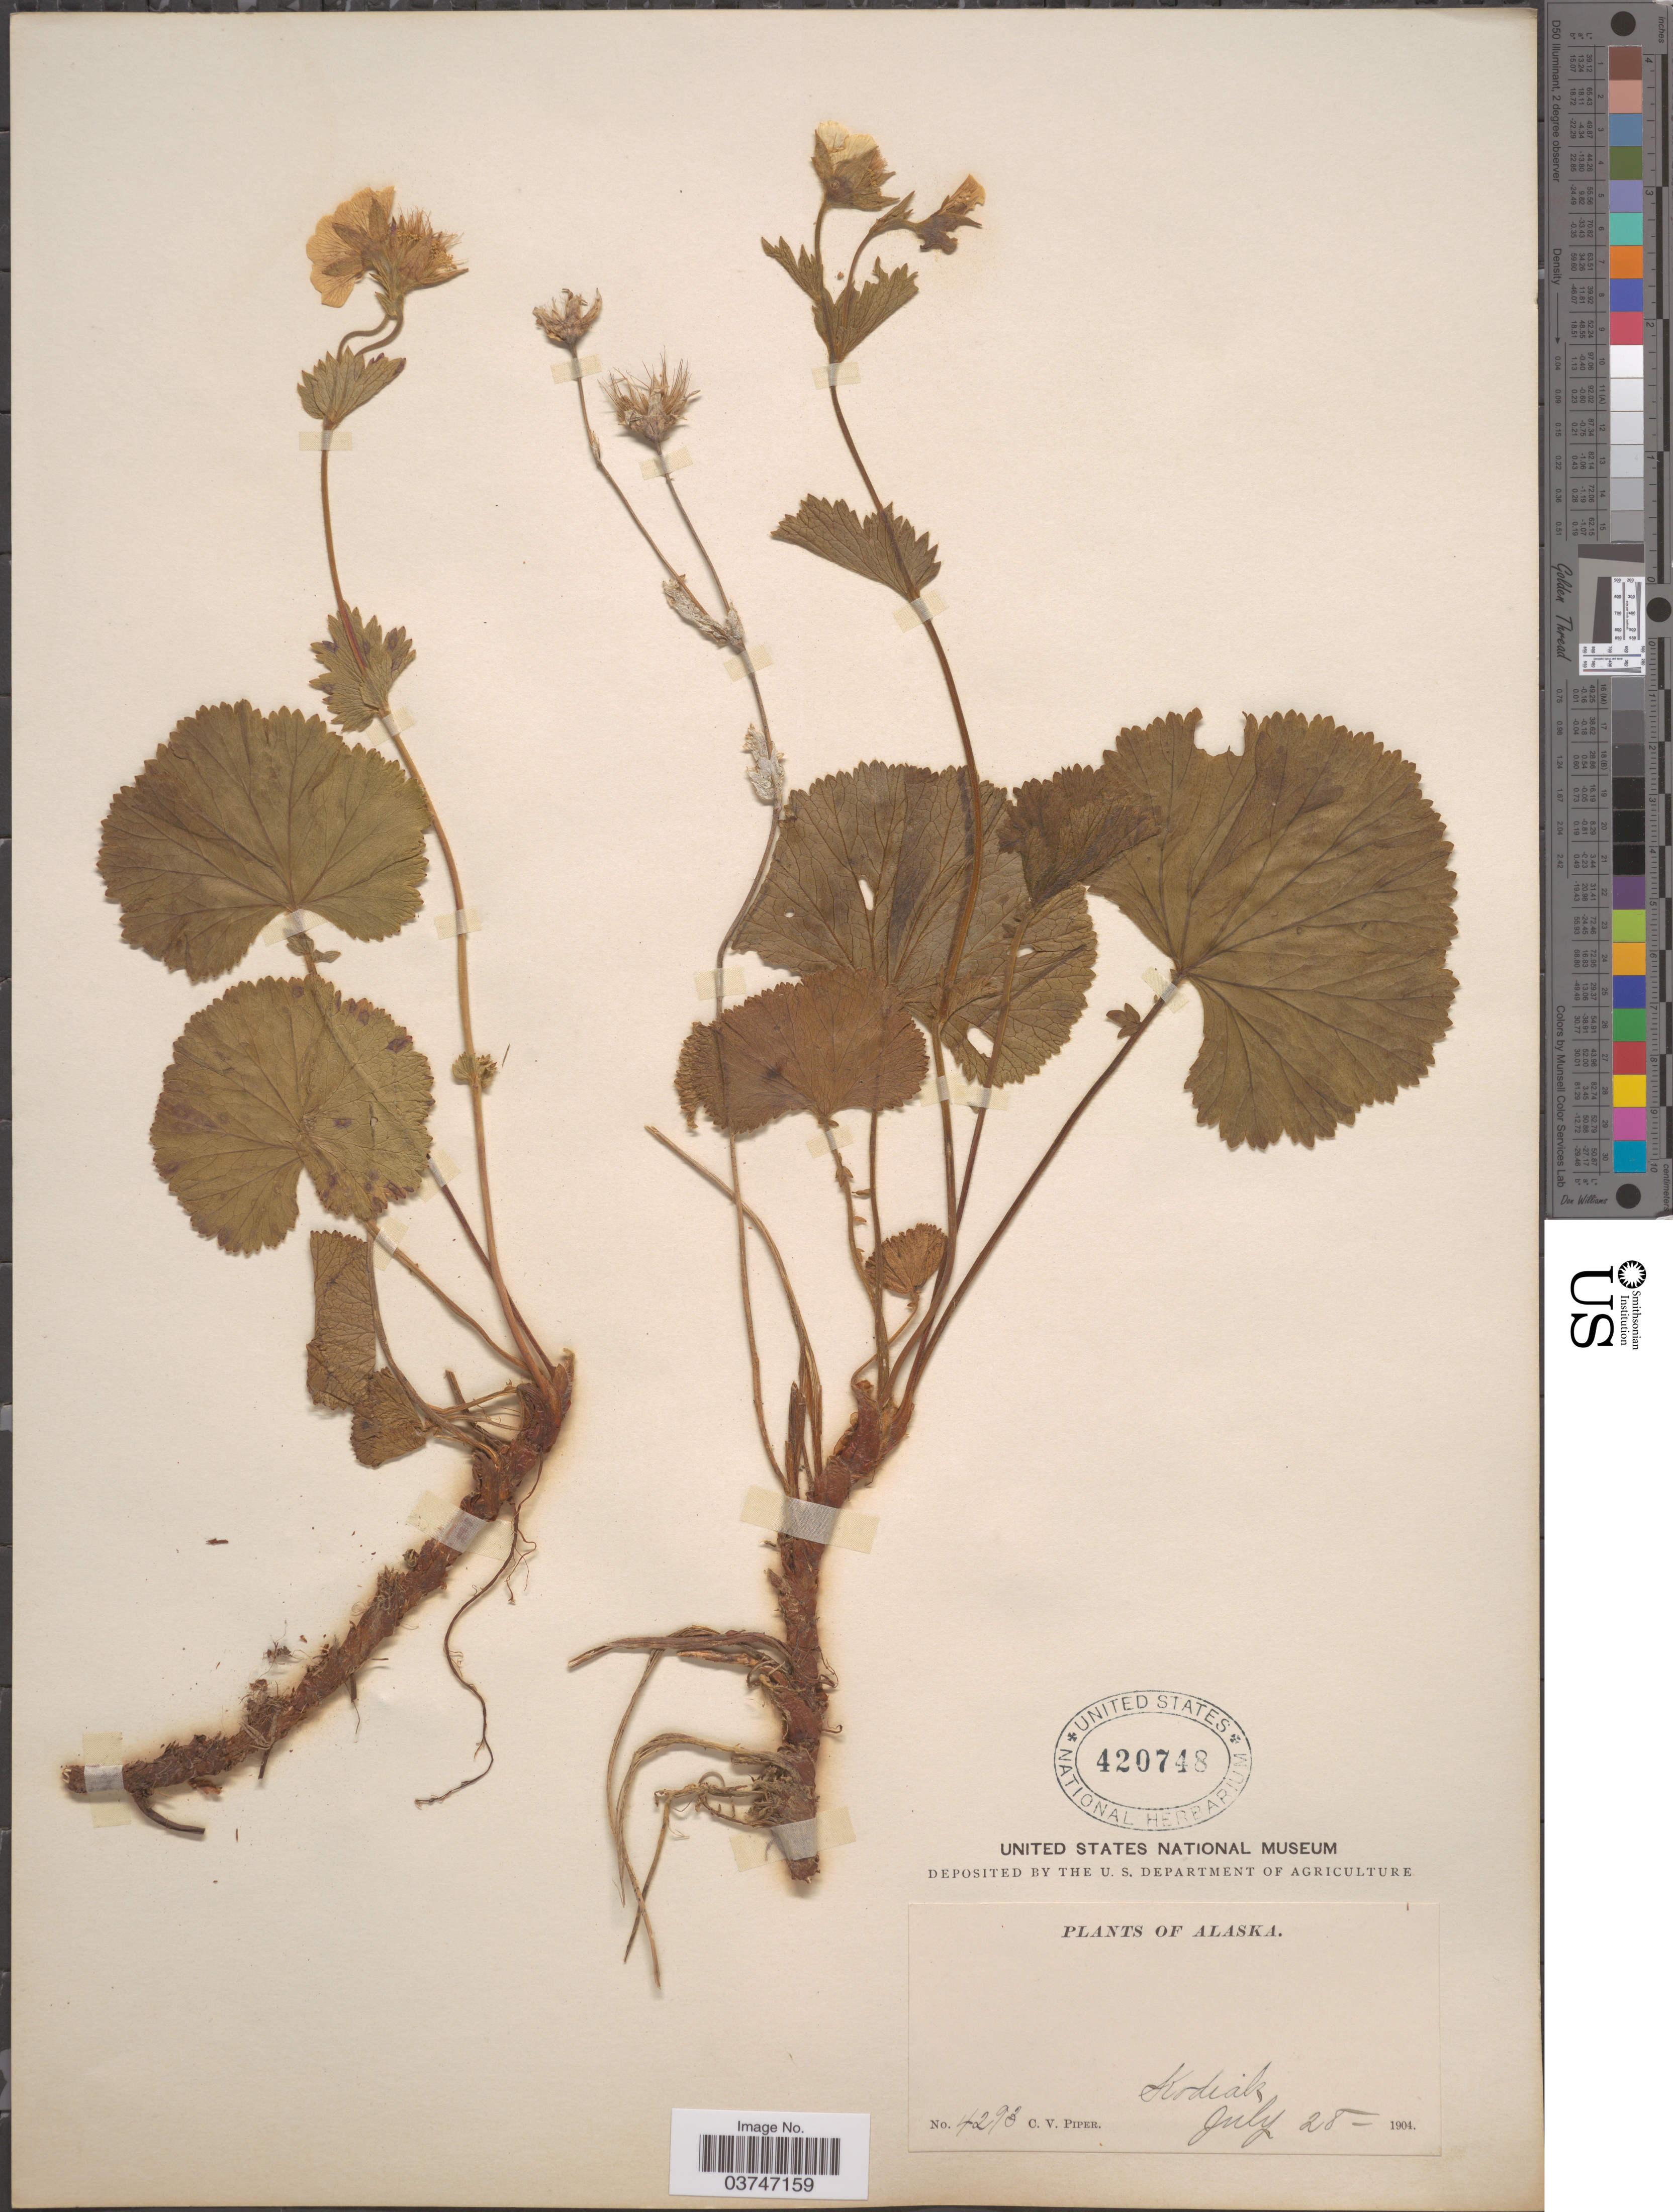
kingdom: Plantae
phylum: Tracheophyta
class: Magnoliopsida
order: Rosales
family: Rosaceae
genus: Geum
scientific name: Geum calthifolium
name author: Menzies ex Sm.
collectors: C. V. Piper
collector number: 4293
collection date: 1904-07-28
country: United States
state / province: Alaska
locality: Kodiak.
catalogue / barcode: US 420748